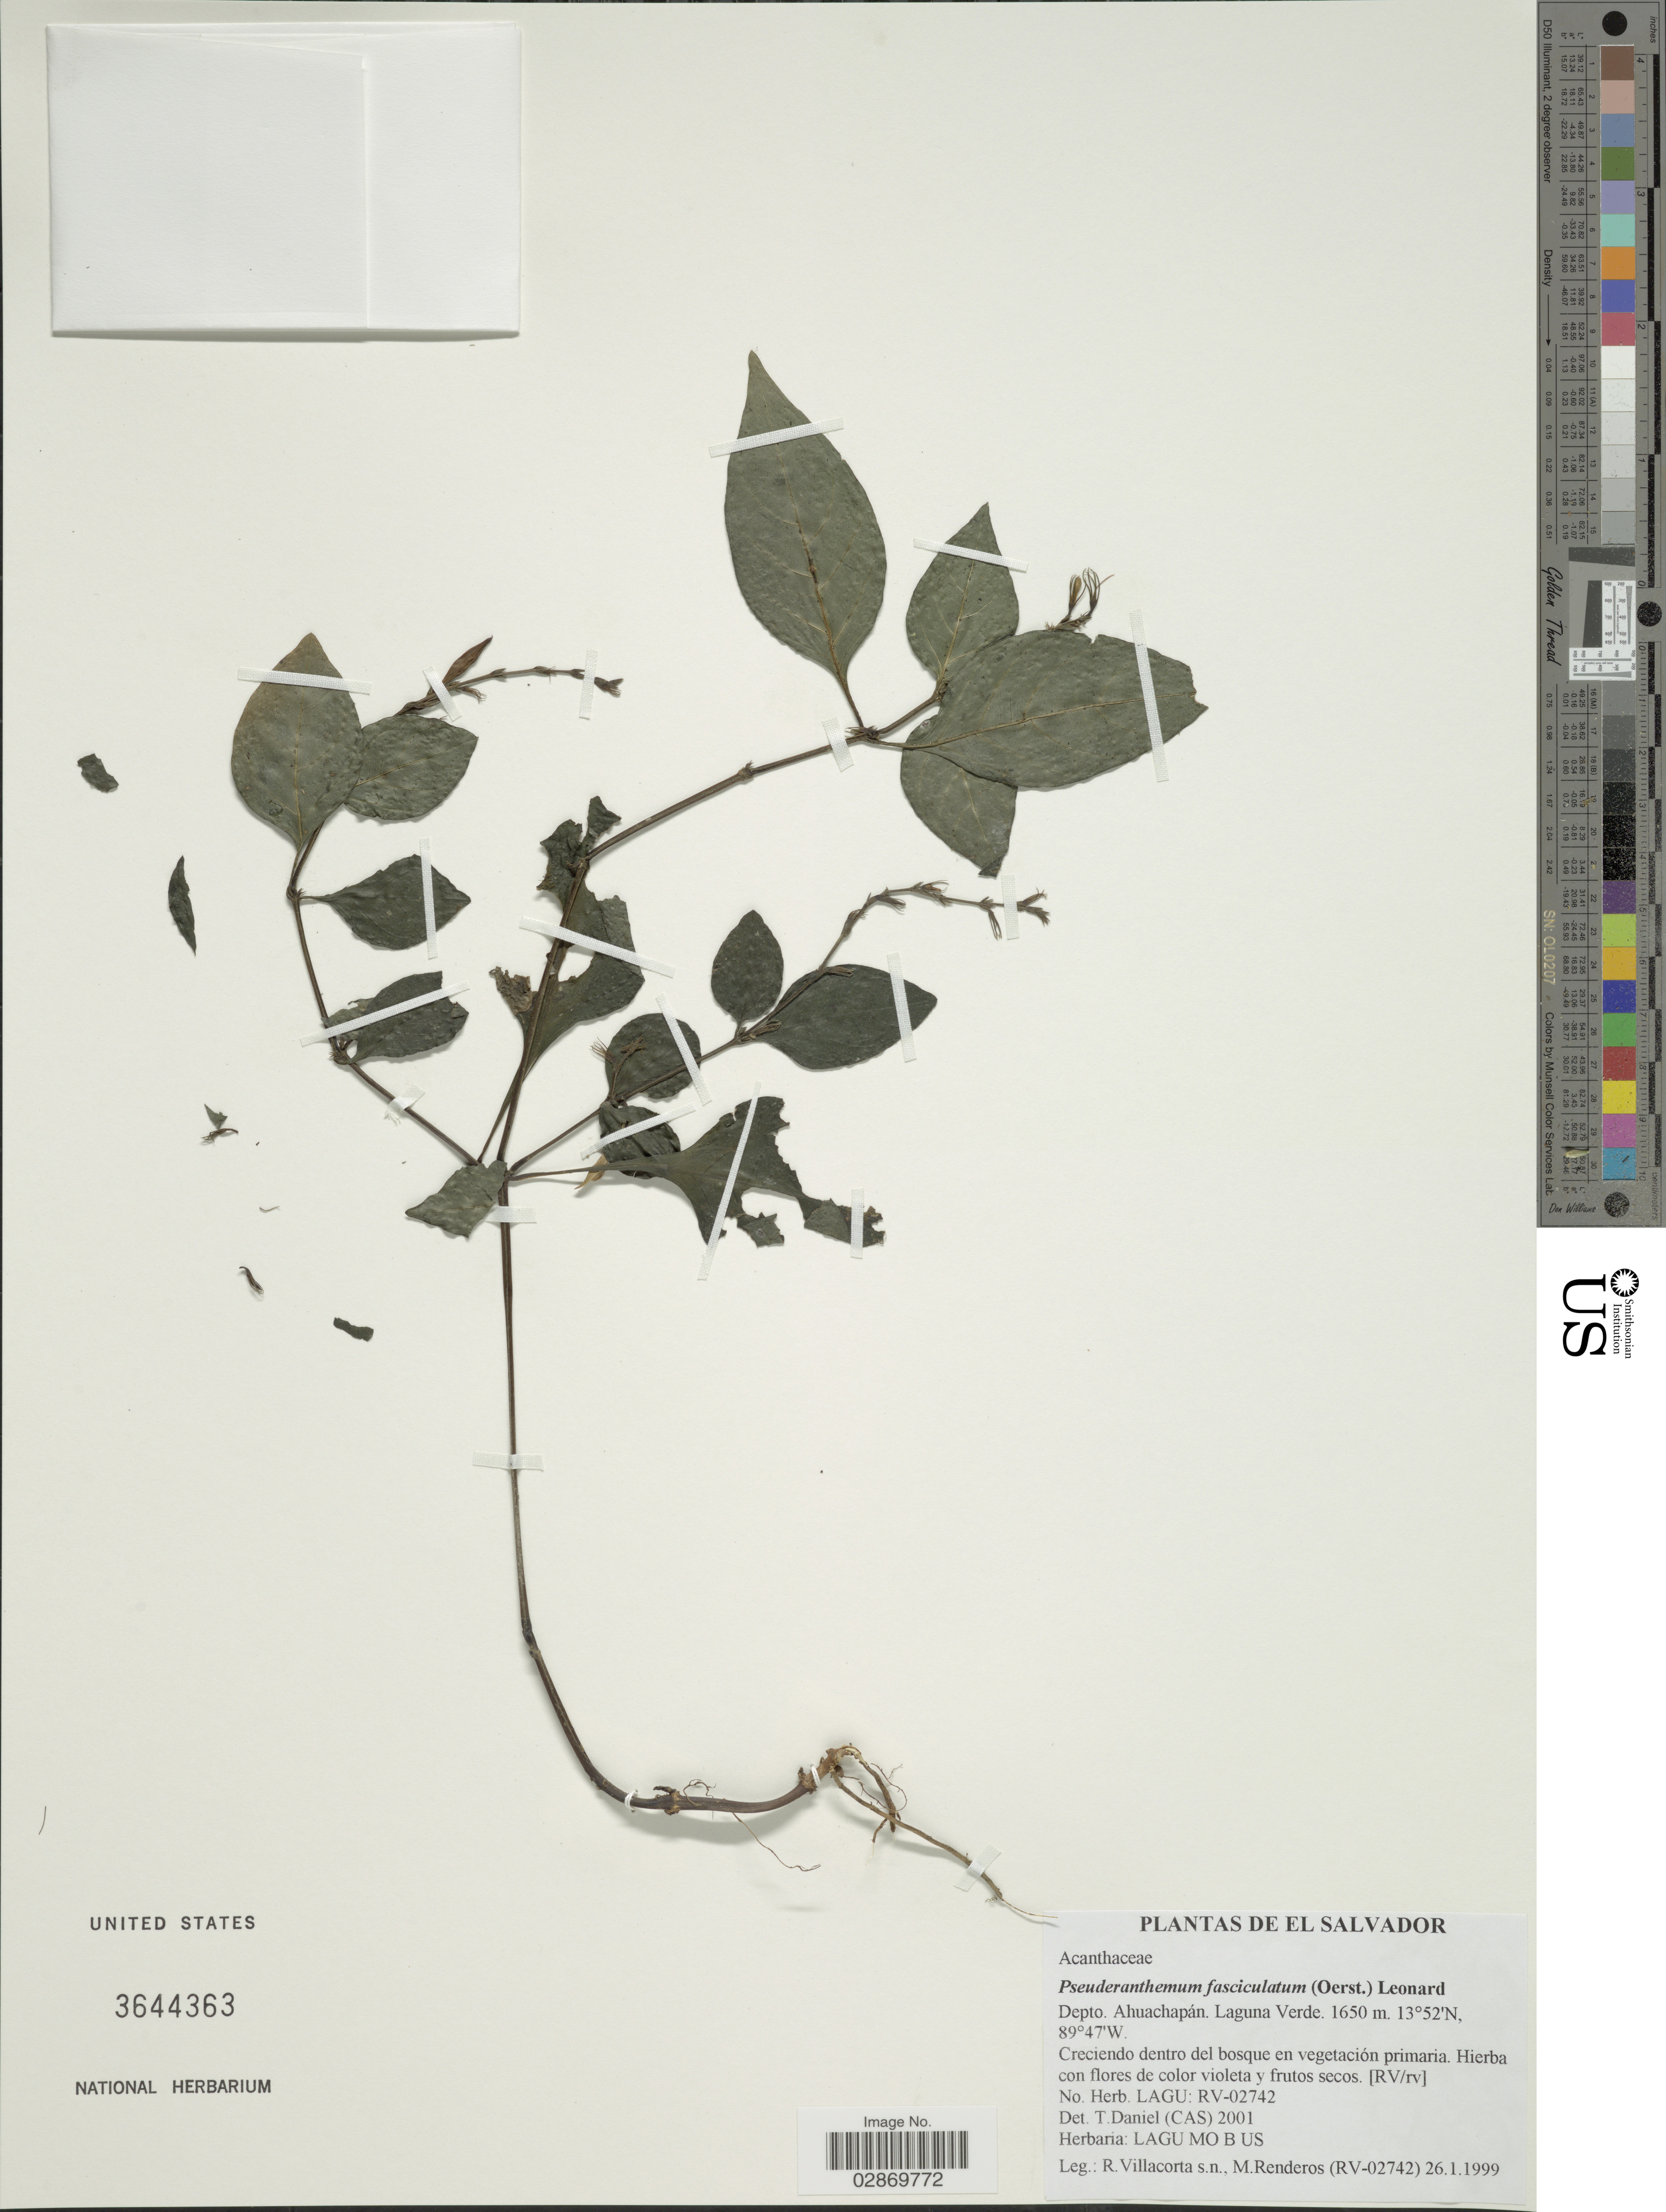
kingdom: Plantae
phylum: Tracheophyta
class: Magnoliopsida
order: Lamiales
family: Acanthaceae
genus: Pseuderanthemum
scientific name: Pseuderanthemum laxiflorum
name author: (A. Gray)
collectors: R. Villacorta & M. Renderos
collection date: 1999-01-26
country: El Salvador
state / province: Ahuachapan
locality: Depto. Ahuachapán, Laguna Verde.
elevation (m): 1650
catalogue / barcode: US 3644363